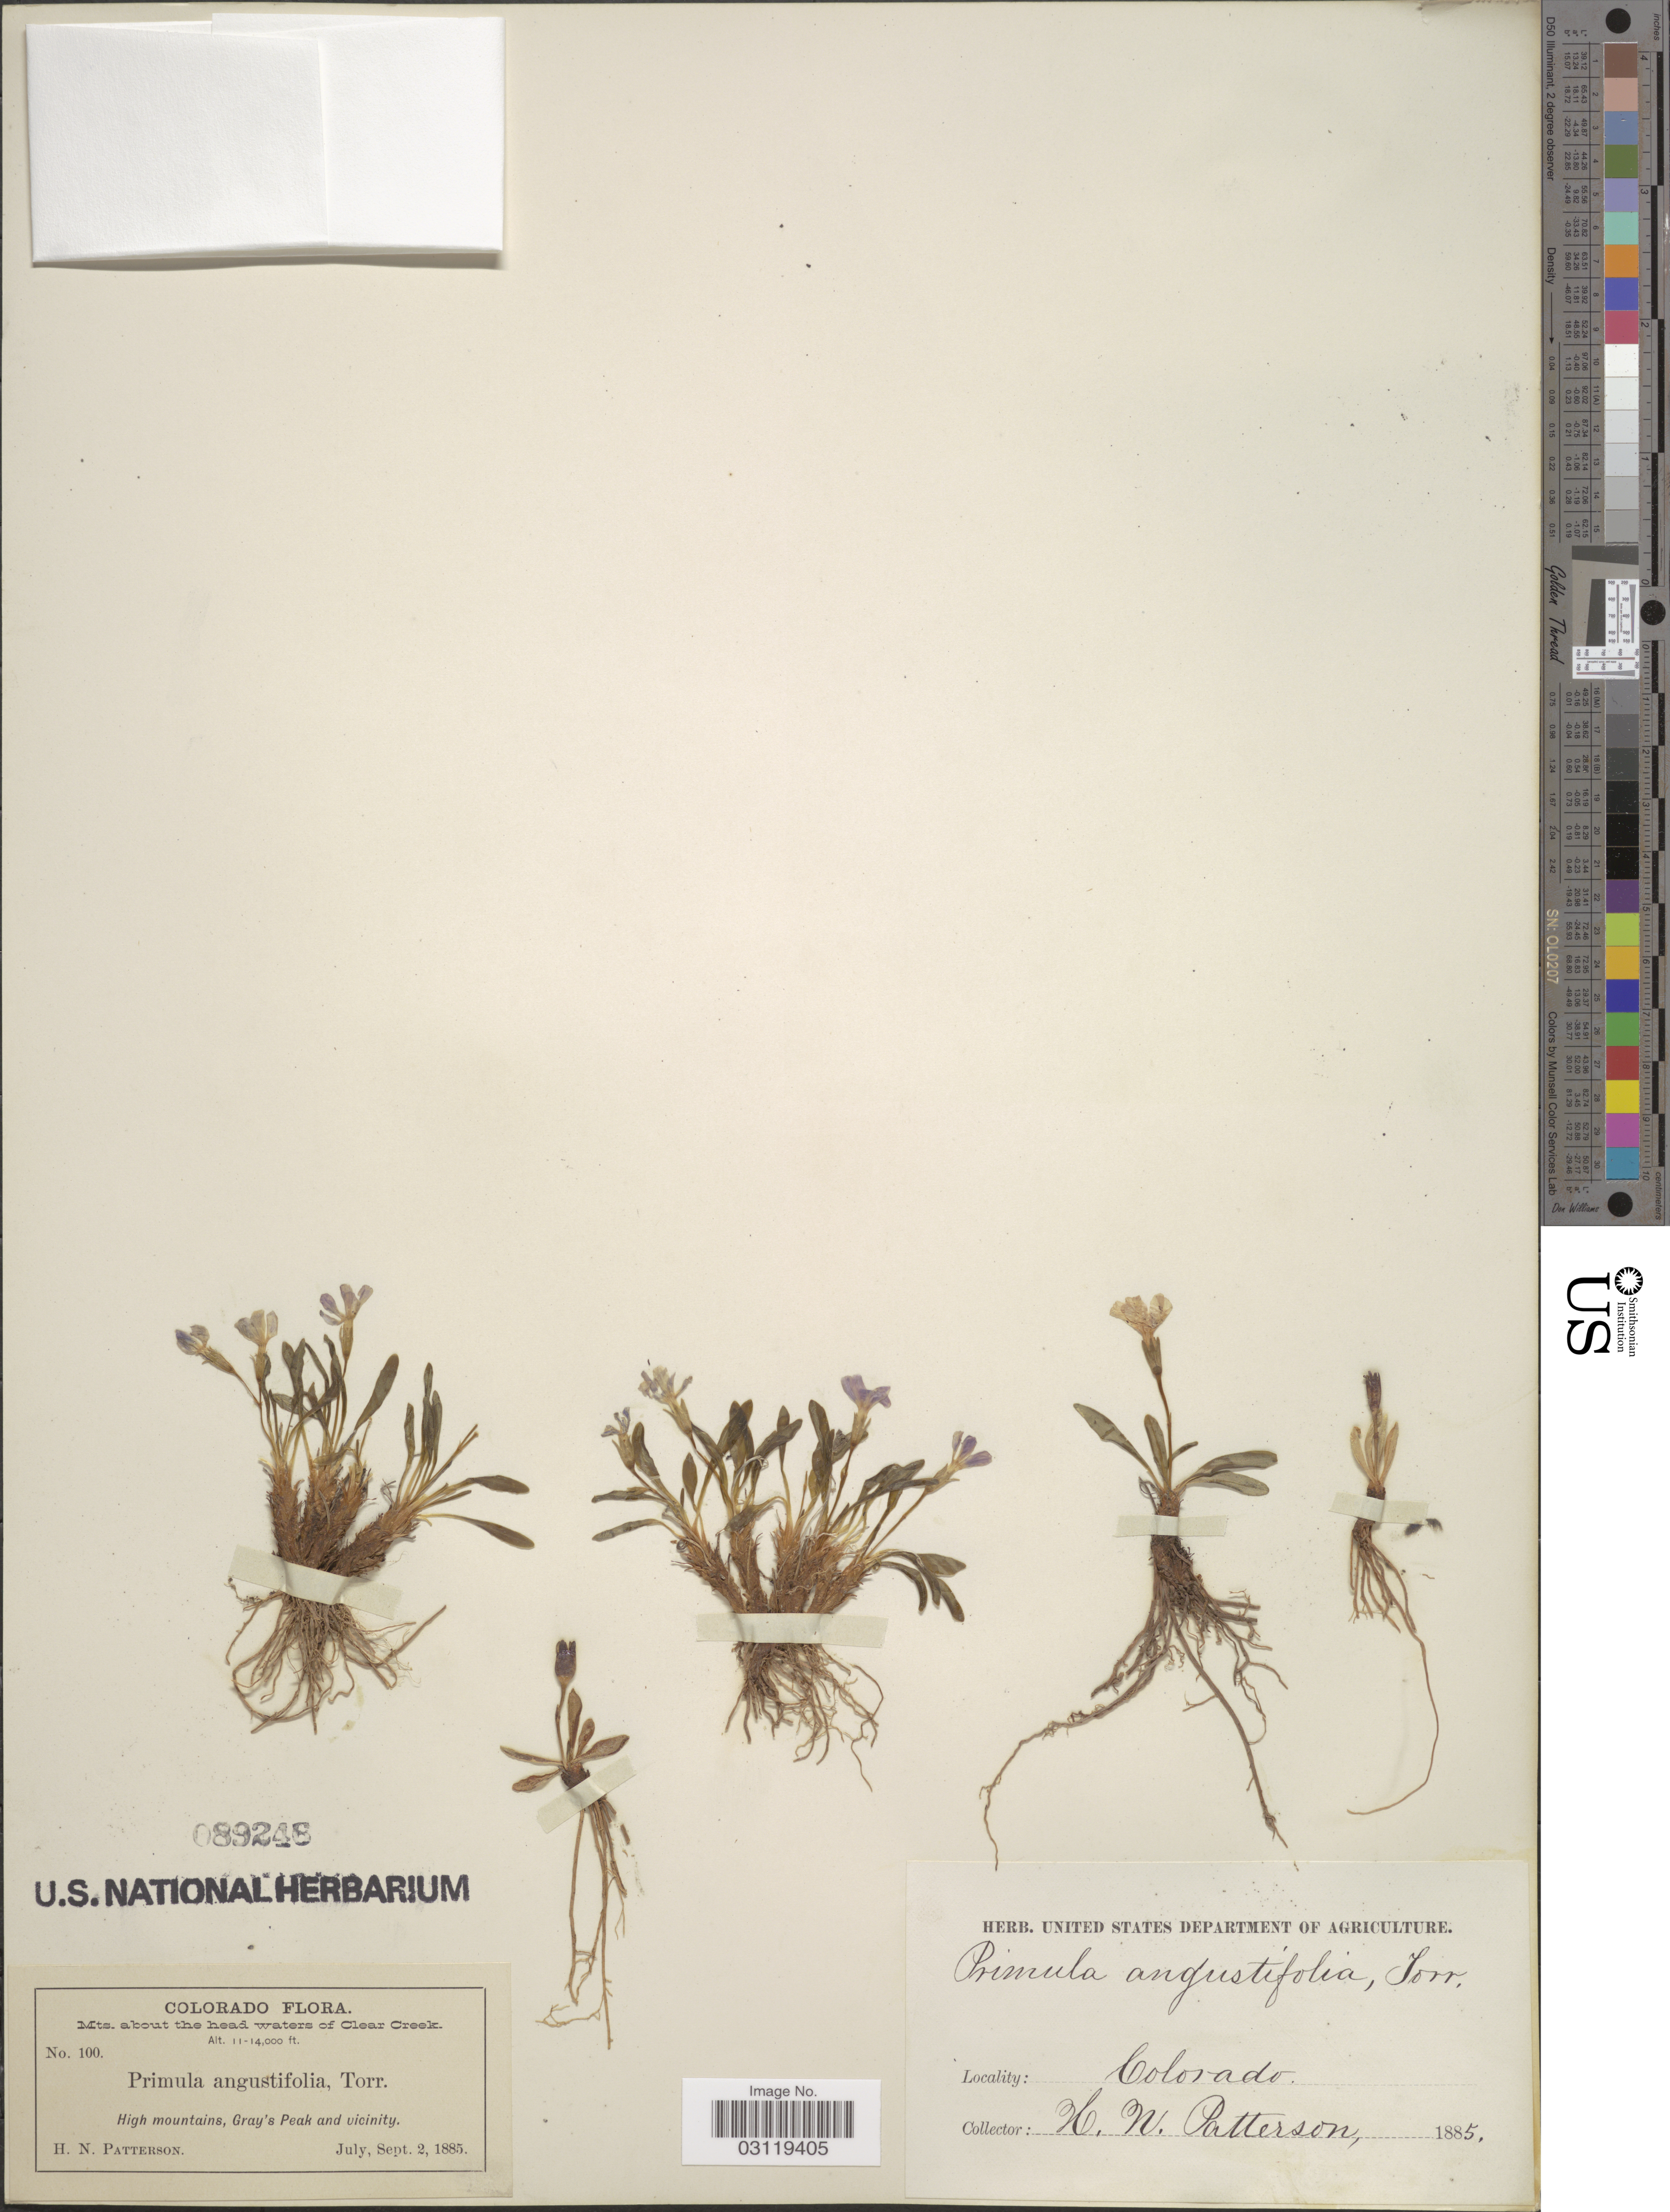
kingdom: Plantae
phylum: Tracheophyta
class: Magnoliopsida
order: Ericales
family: Primulaceae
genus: Primula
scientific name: Primula angustifolia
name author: Torr.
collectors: H. N. Patterson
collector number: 100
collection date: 1885-07/1885-09-02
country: United States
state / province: Colorado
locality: Mts. about the head waters of Clear Creek. High mountains, Gray's Peak and vicinity.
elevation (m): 3353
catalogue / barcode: US 89248